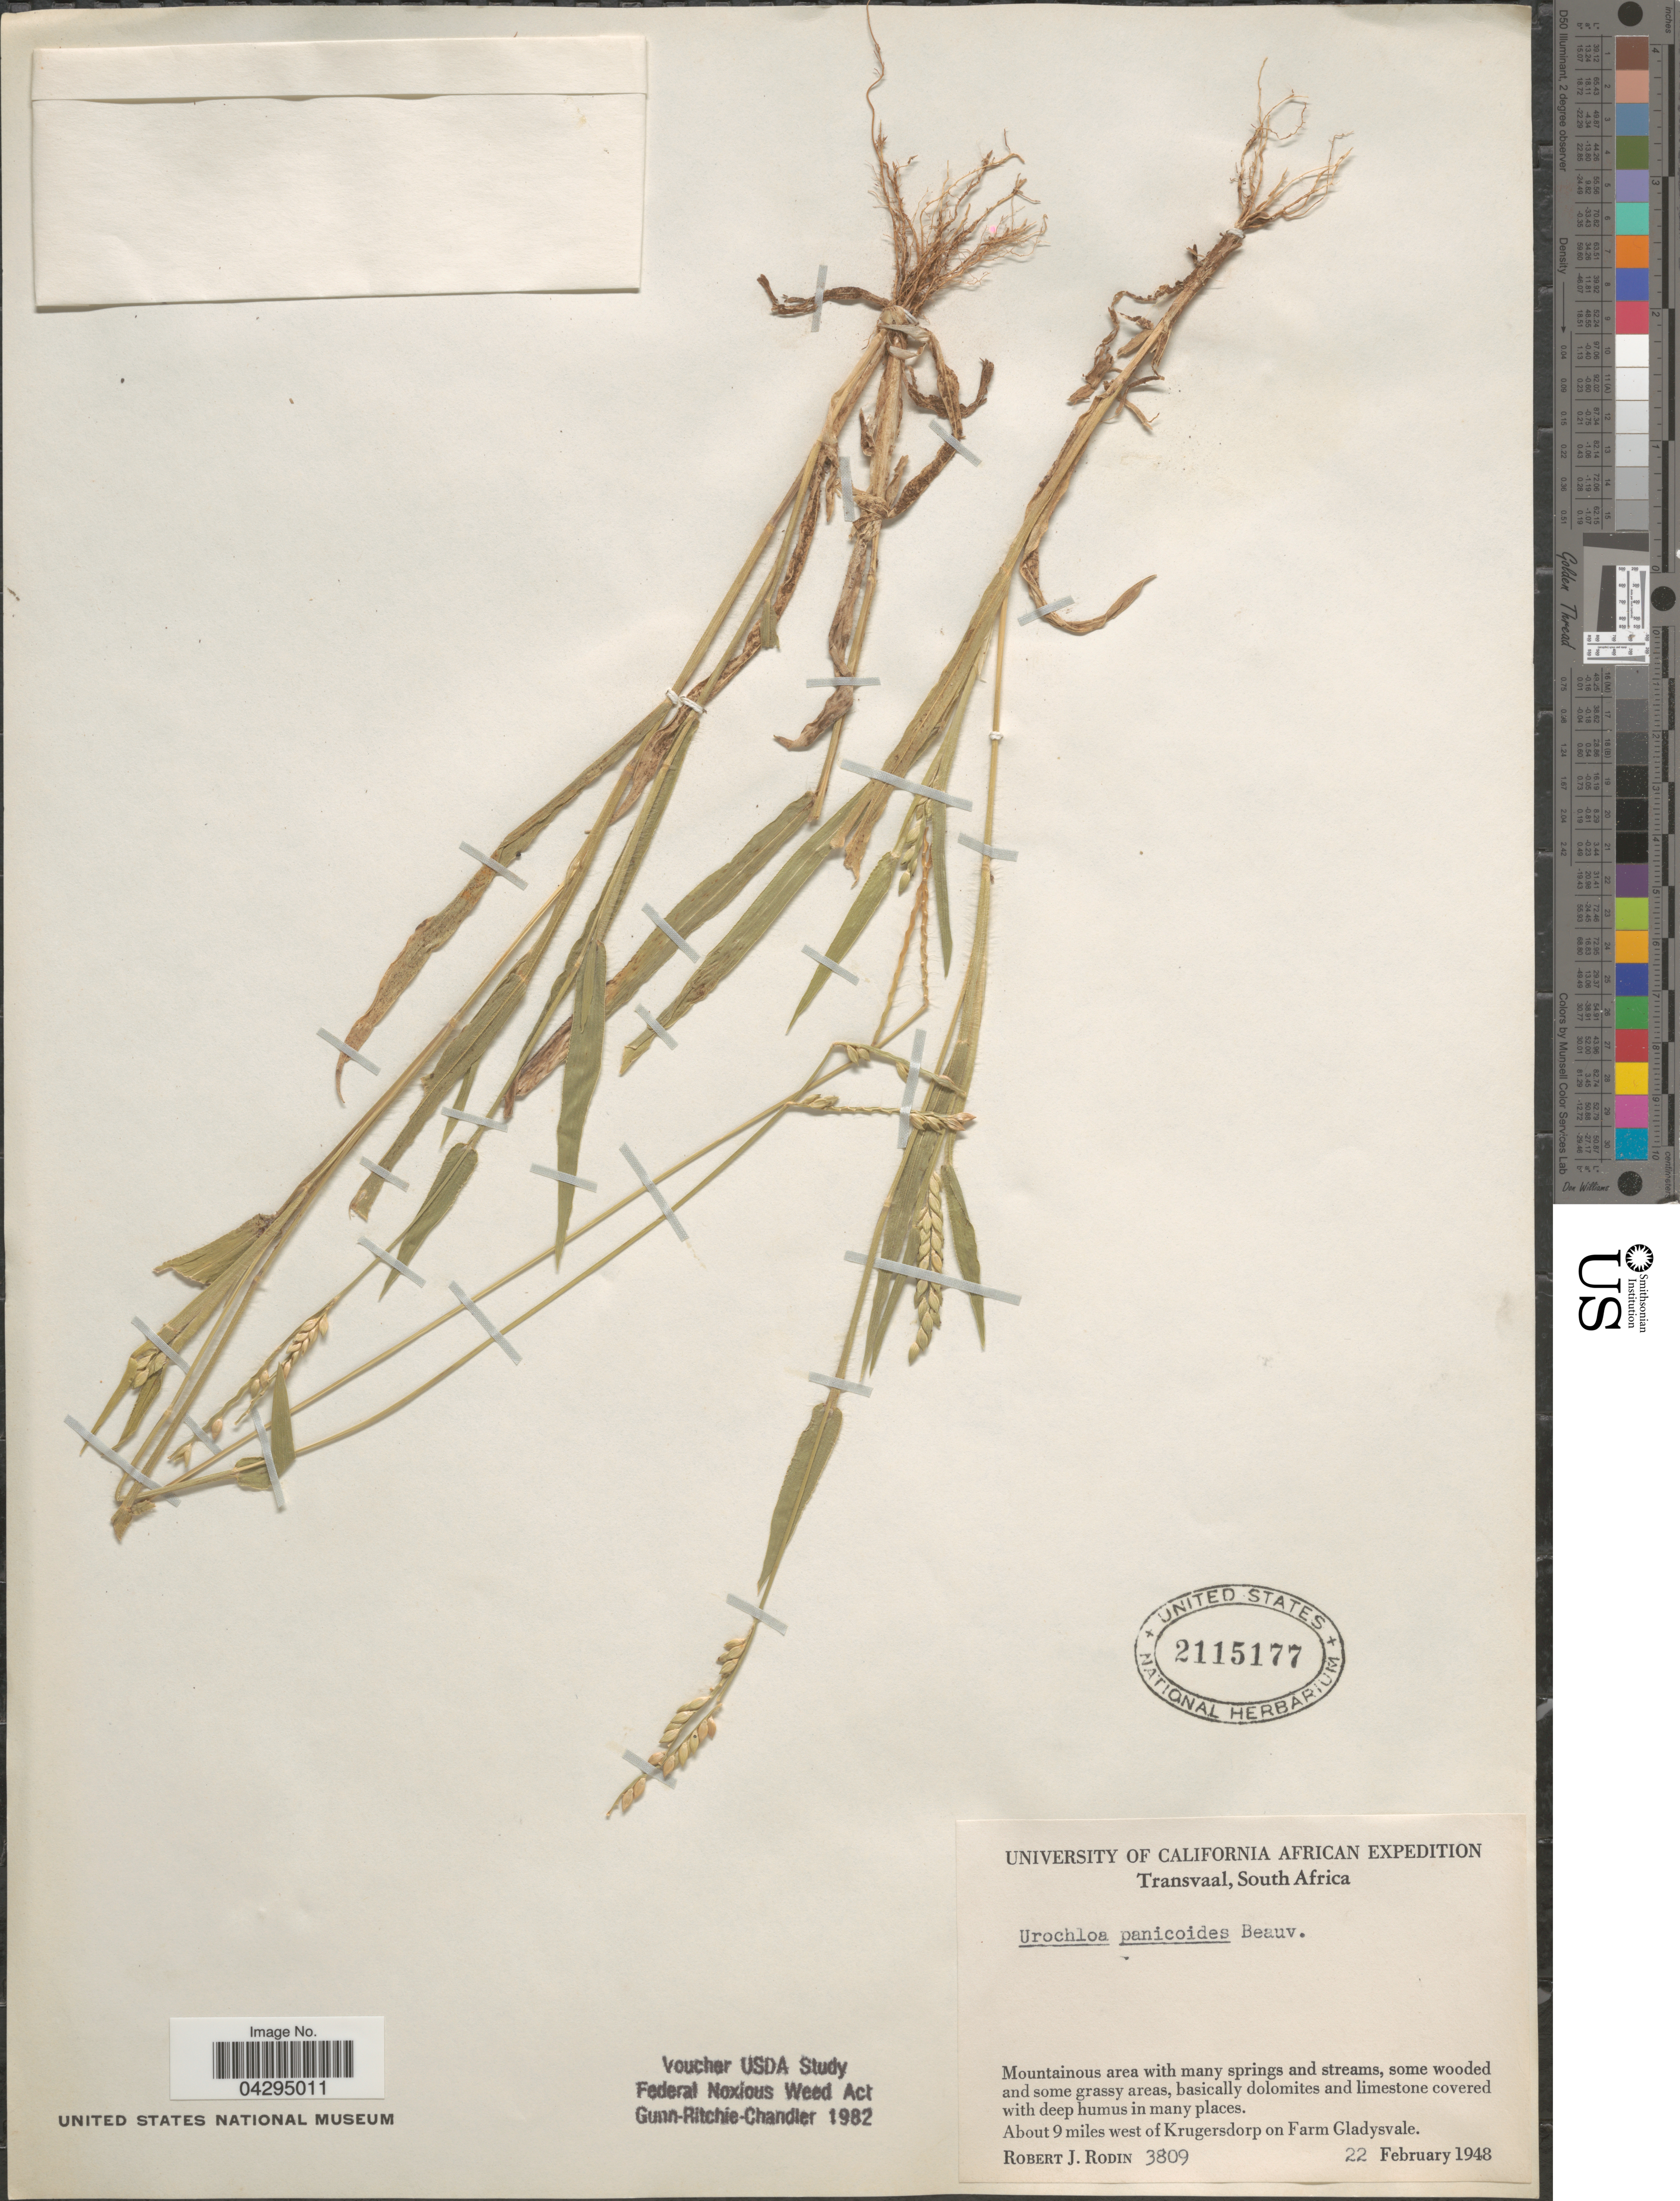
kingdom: Plantae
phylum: Tracheophyta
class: Liliopsida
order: Poales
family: Poaceae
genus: Urochloa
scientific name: Urochloa panicoides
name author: P. Beauv.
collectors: R. J. Rodin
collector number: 3809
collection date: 1948-02-22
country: South Africa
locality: University of California African Expedition. Transvaal. About 9 miles west of Krugersdorp on Farm Gladysvale.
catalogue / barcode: US 2115177